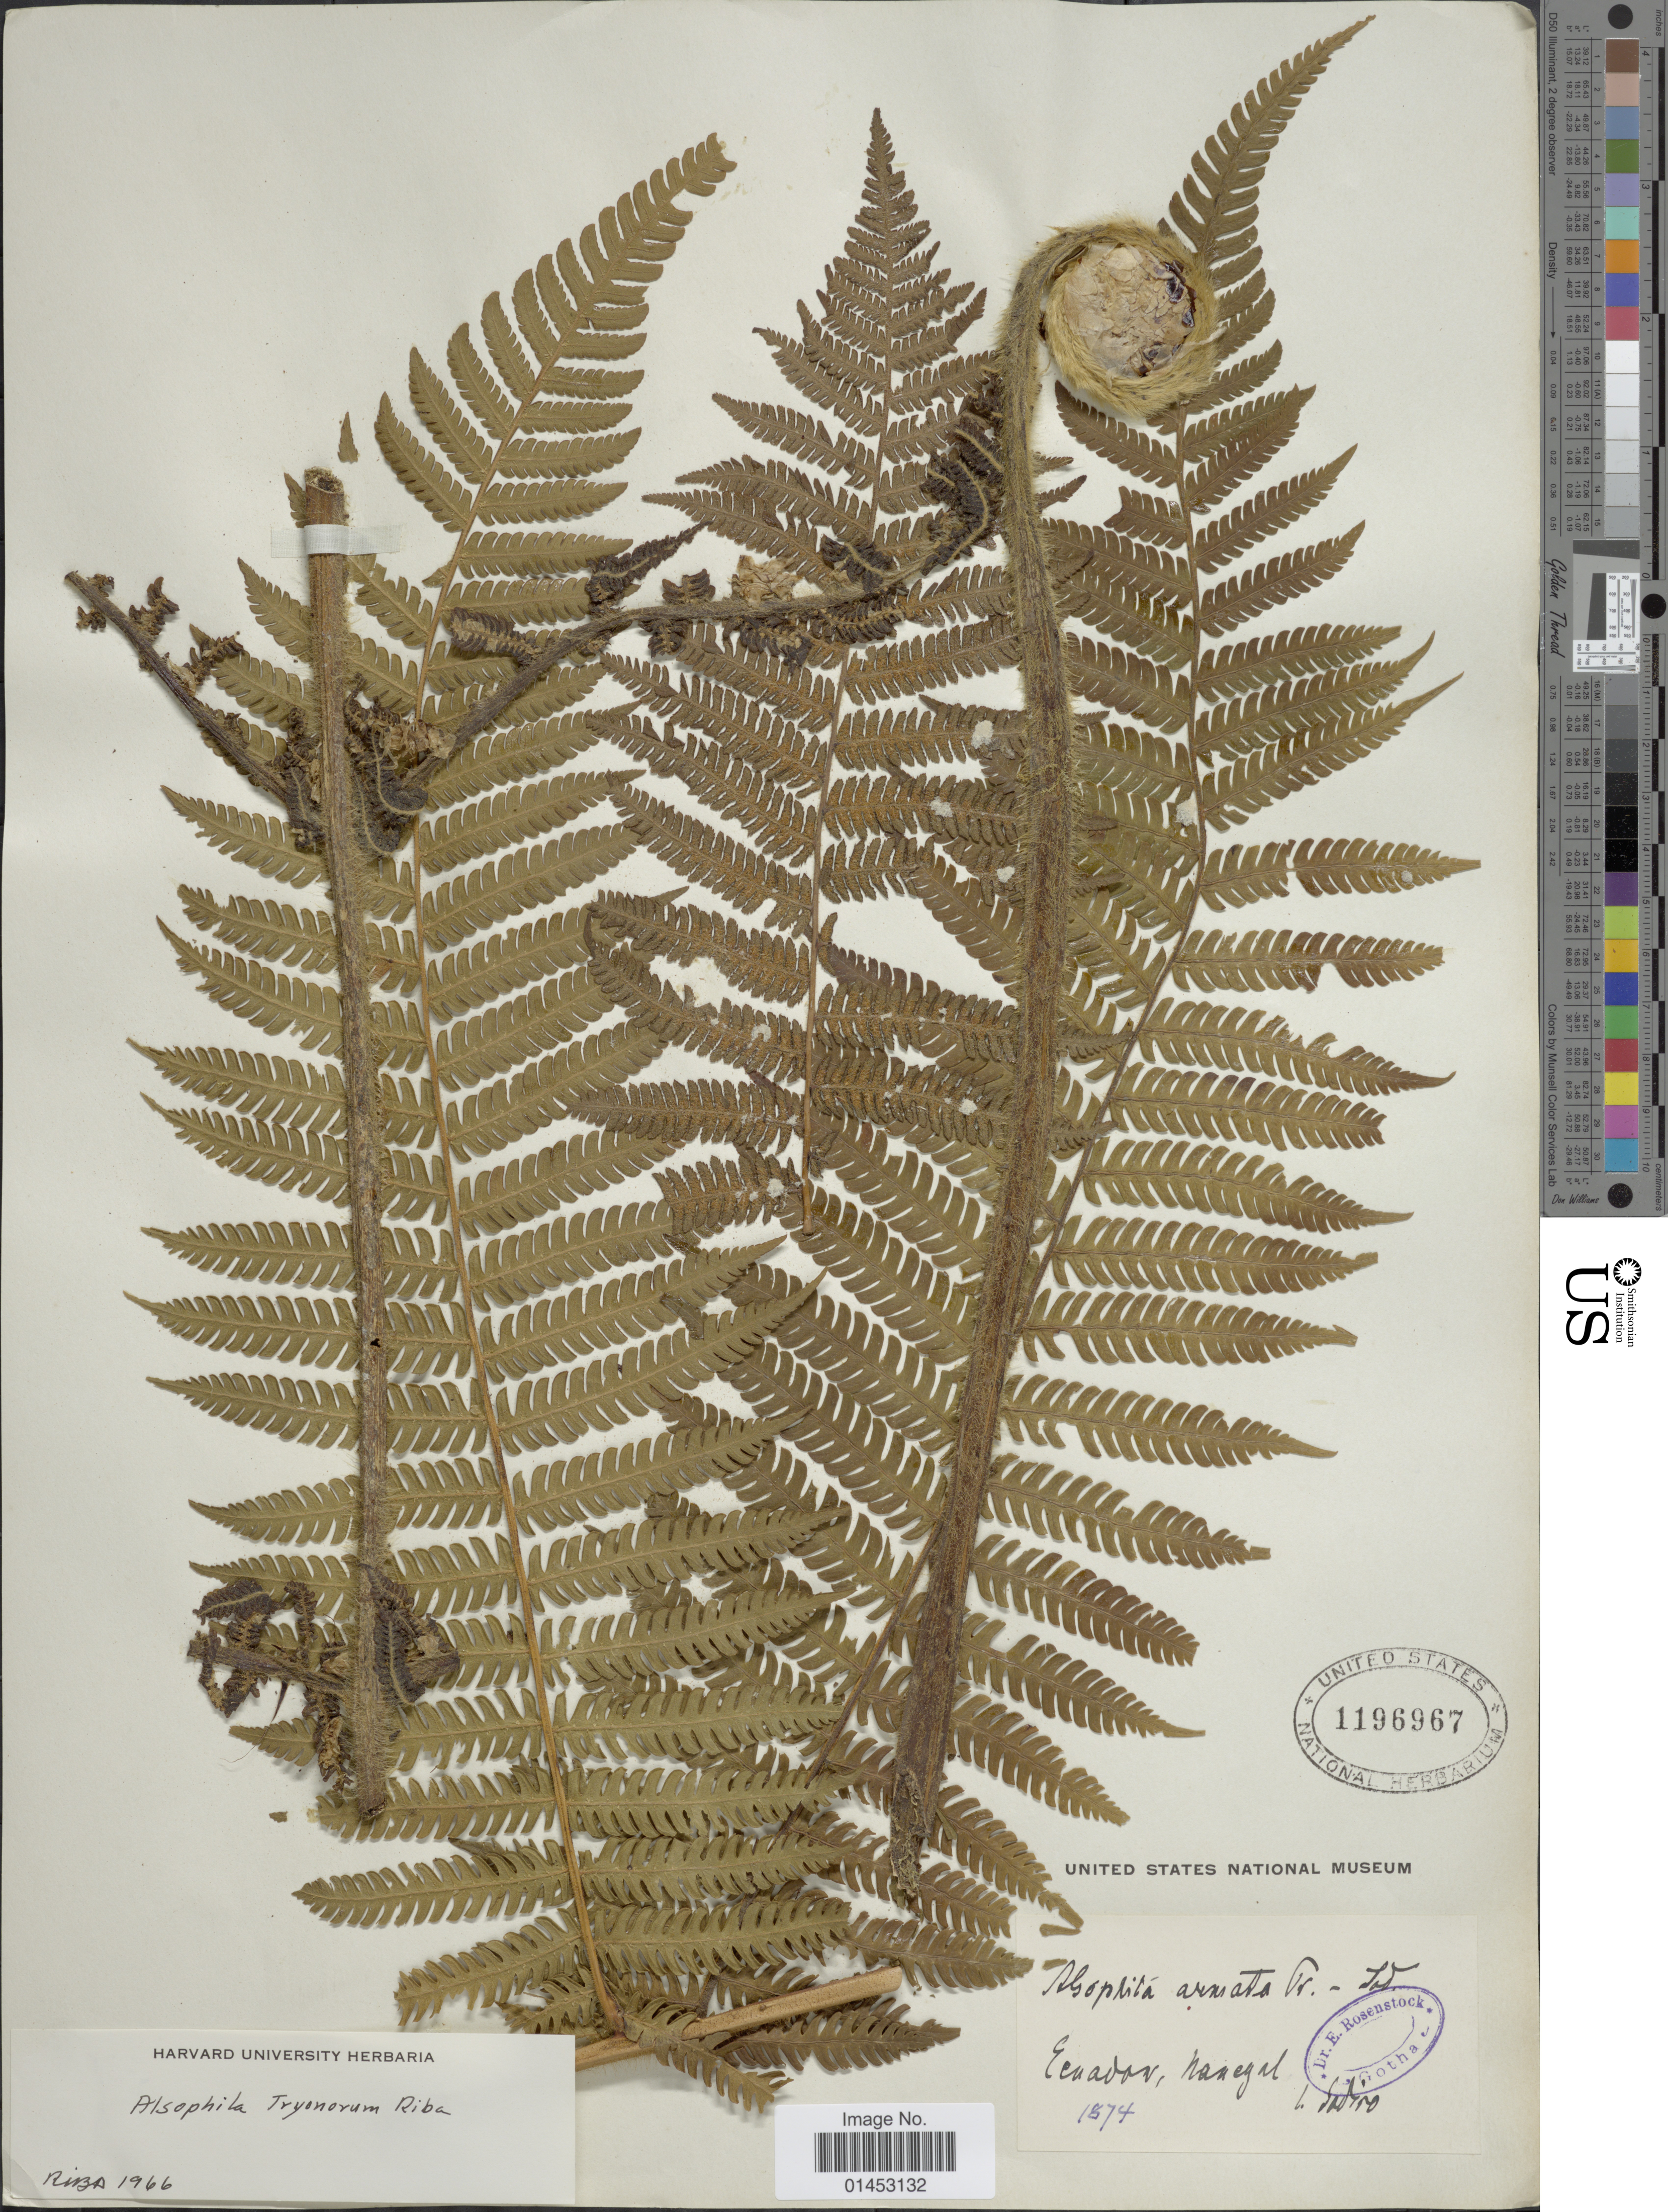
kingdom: Plantae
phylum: Tracheophyta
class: Polypodiopsida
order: Cyatheales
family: Cyatheaceae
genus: Cyathea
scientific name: Cyathea tryonorum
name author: (Riba) Lellinger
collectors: Sodiro, --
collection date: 1874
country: Ecuador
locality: Ecuador Nanegal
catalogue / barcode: US 1196967